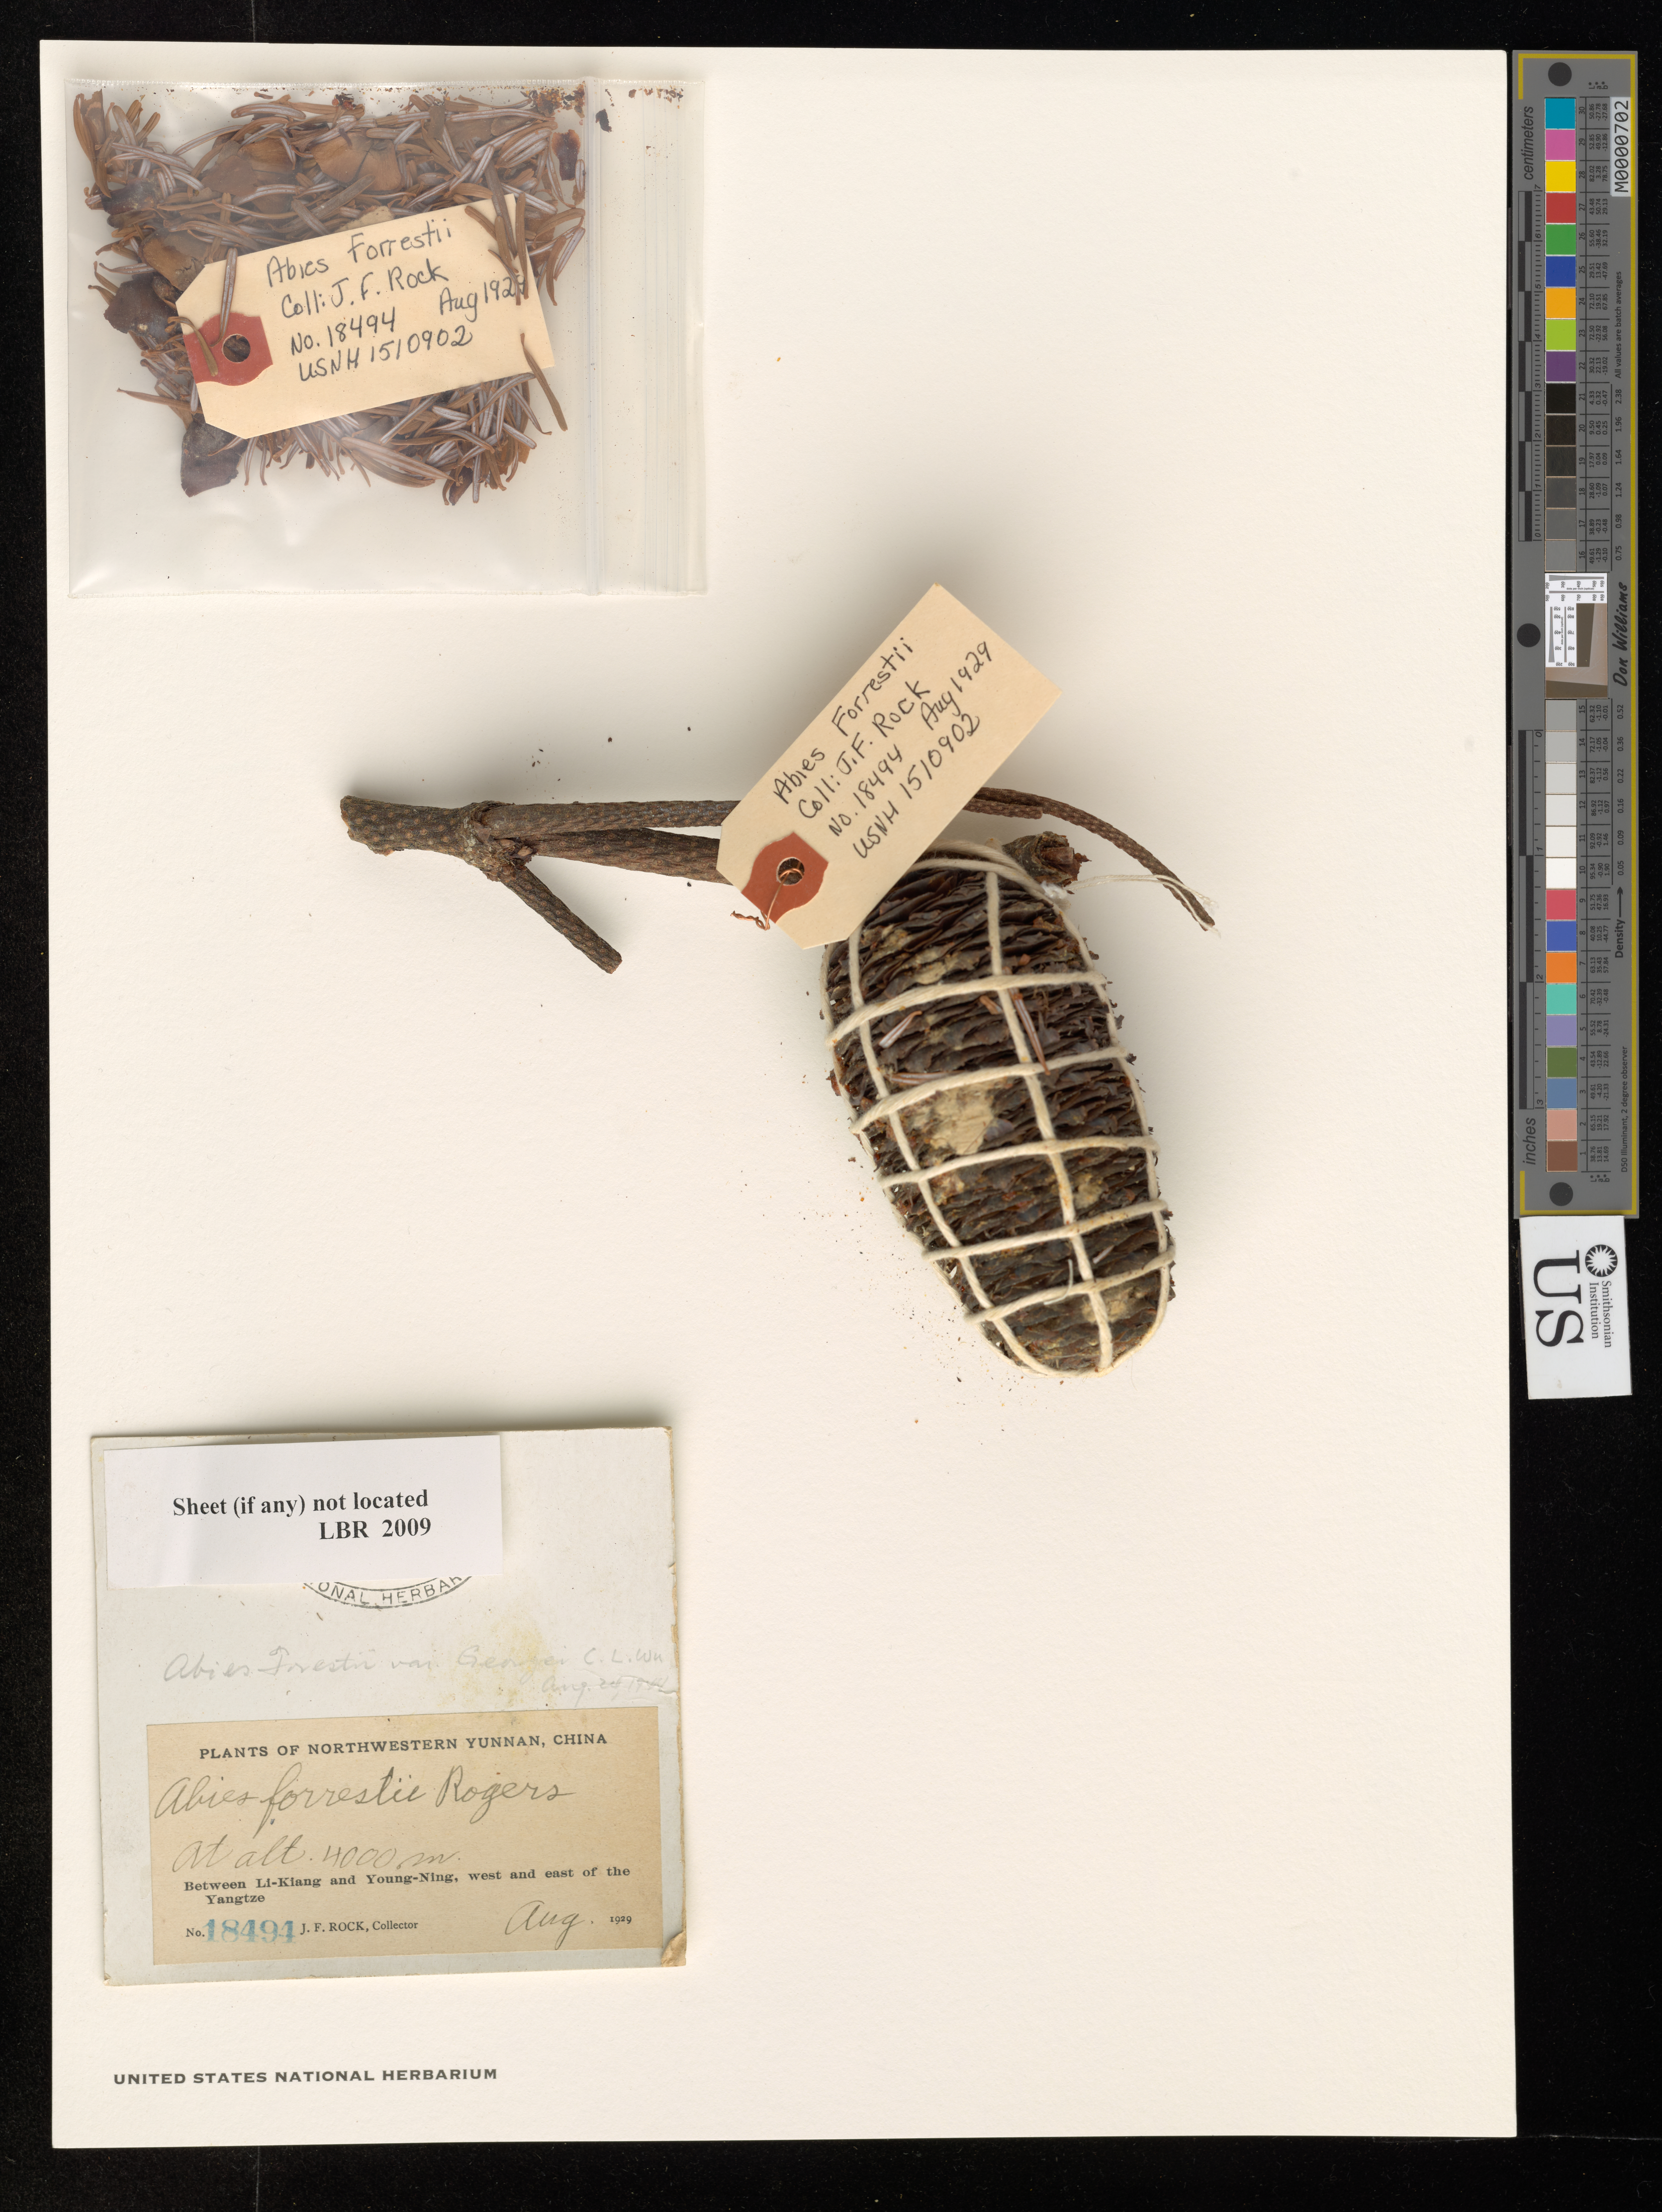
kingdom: Plantae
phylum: Tracheophyta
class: Pinopsida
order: Pinales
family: Pinaceae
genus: Abies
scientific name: Abies forrestii var. georgei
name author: (Orr) Farjon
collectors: J. Rock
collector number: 18494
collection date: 1929-08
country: China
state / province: Yunnan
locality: Northwestern Yunnan, China. Between Li-Kiang and Young-Ning, west and east of the Yangtze.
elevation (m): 4000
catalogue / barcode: US 1510902